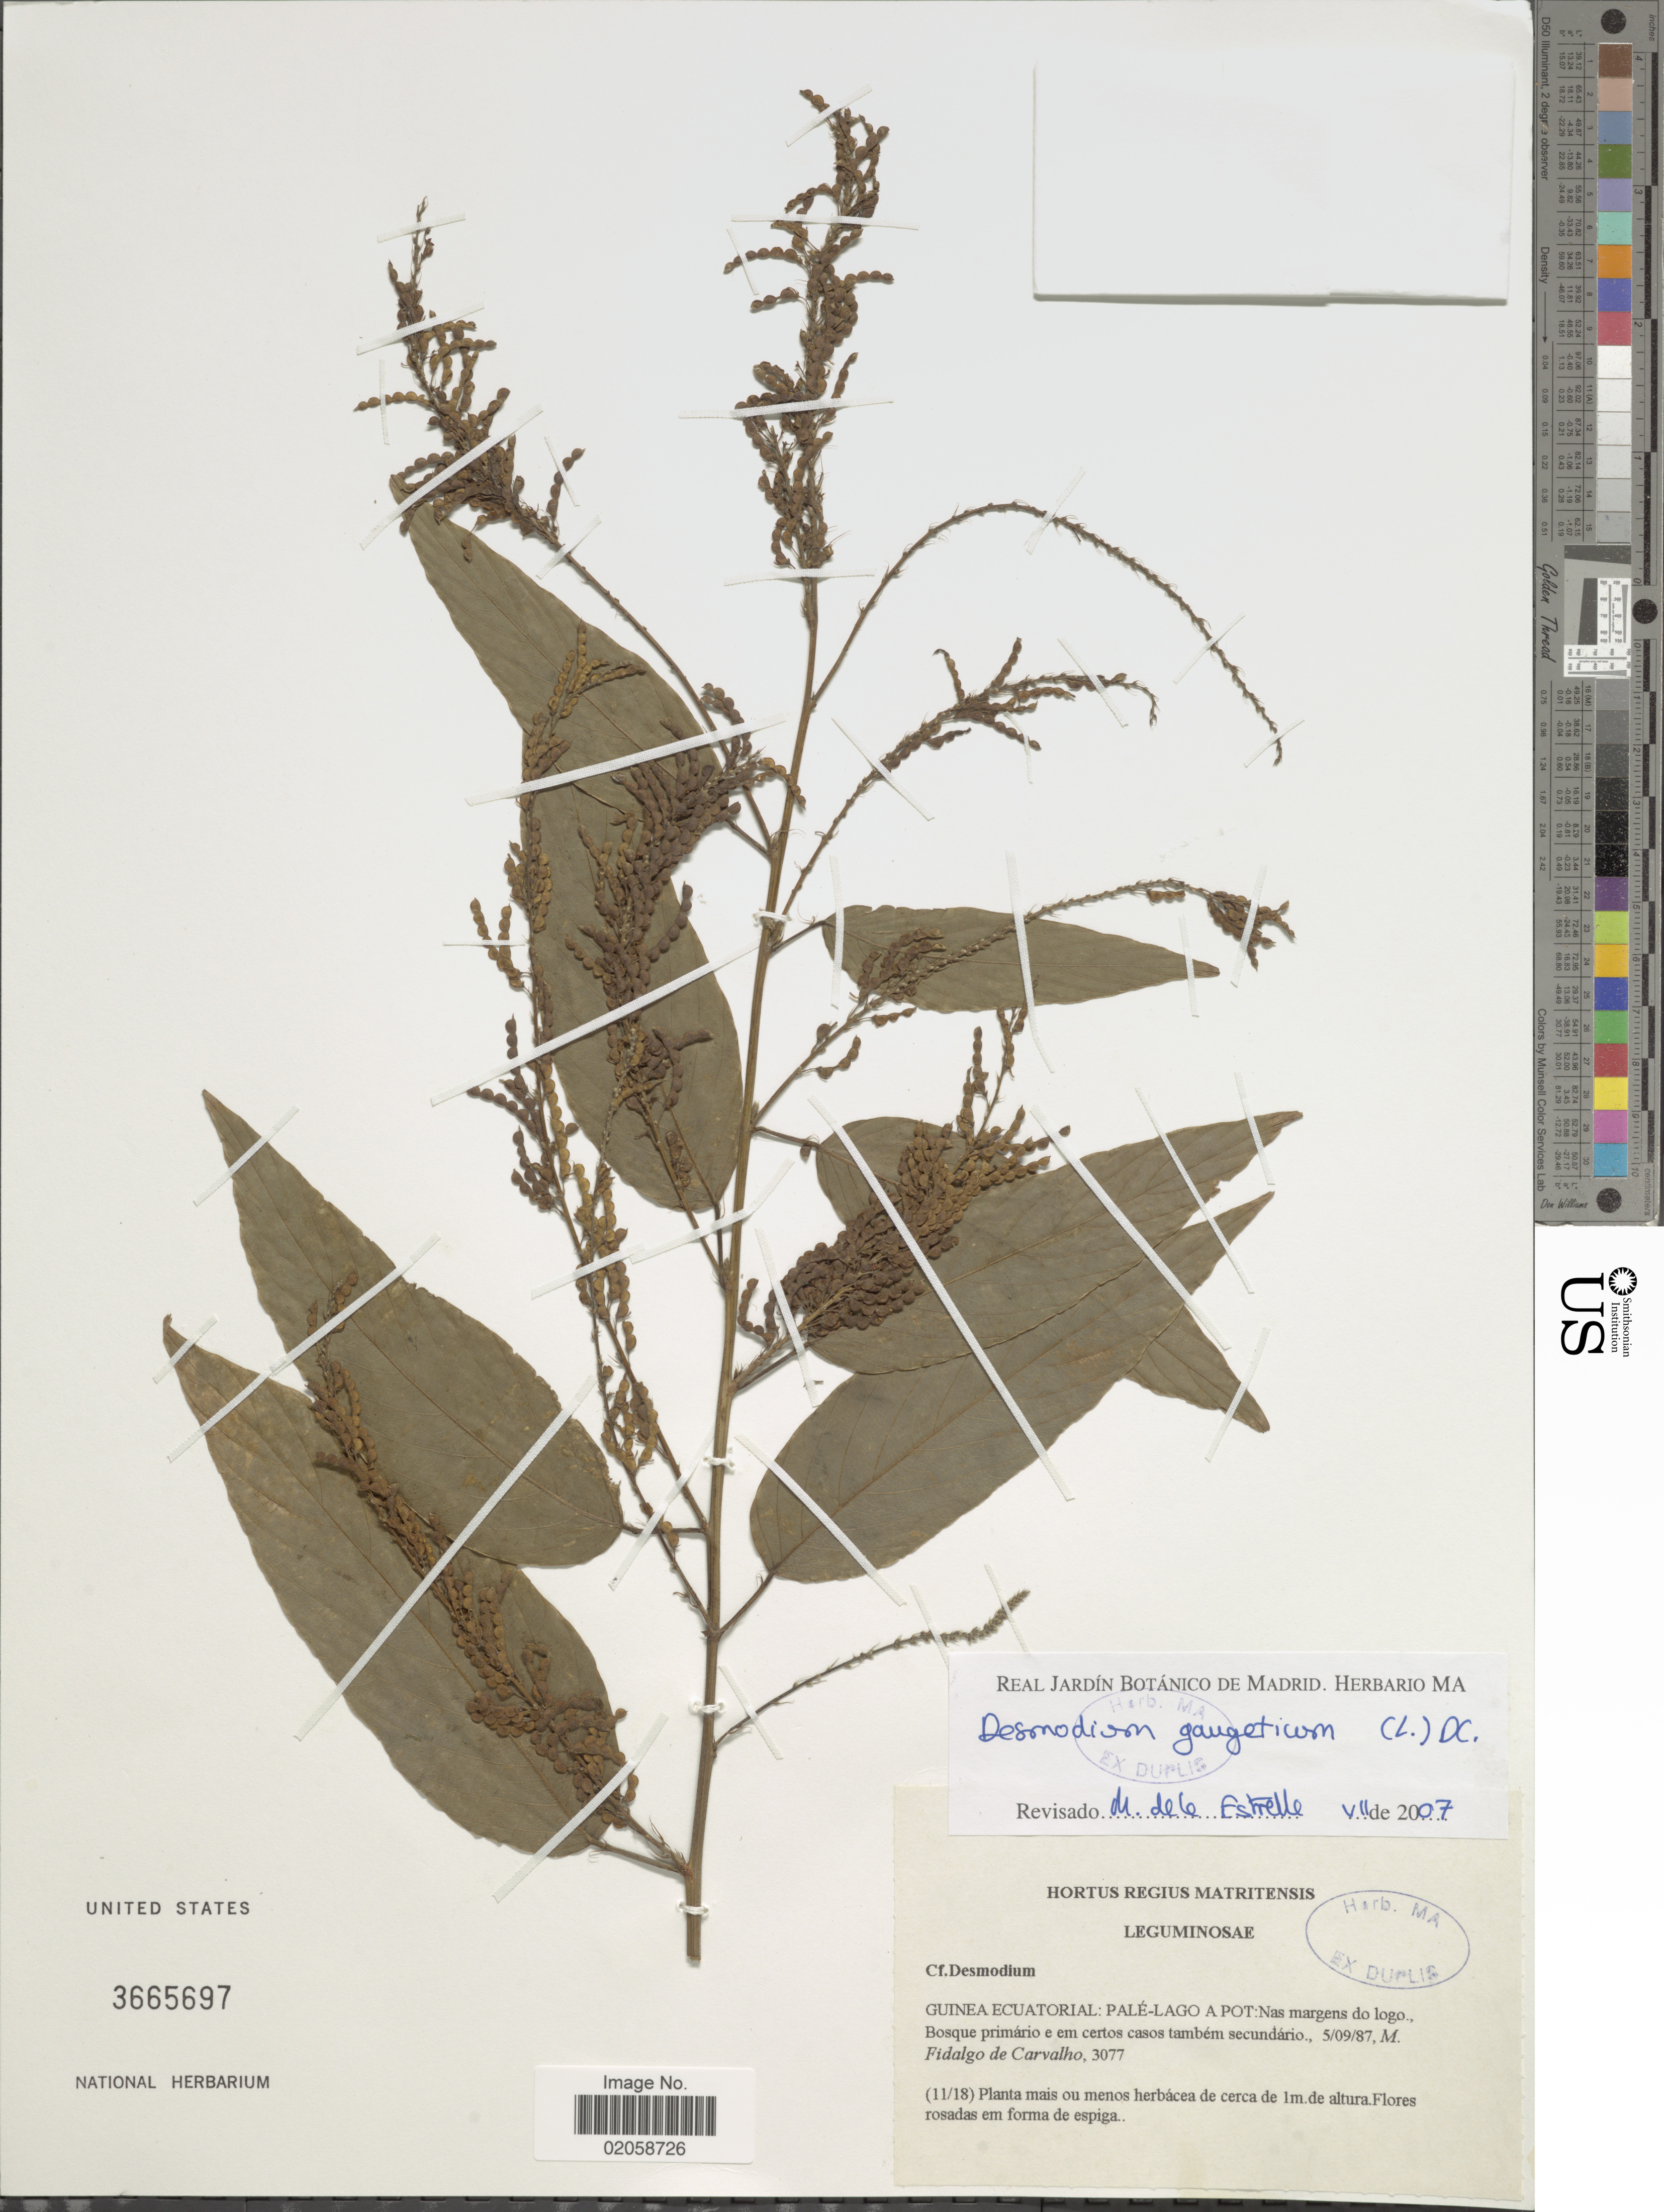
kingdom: Plantae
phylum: Tracheophyta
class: Magnoliopsida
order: Fabales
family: Fabaceae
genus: Pleurolobus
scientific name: Pleurolobus gangeticus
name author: (L.) J. St.-Hil. ex H. Ohashi & K. Ohashi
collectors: M. Fidalgo de Carvalho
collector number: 3077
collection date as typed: Transcribed d/m/y: 5/9/87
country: Equatorial Guinea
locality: Pale- Lago A Pot: Nas margens do logo., Bosque primario e em certos casos tambem secundario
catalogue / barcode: US 3665697